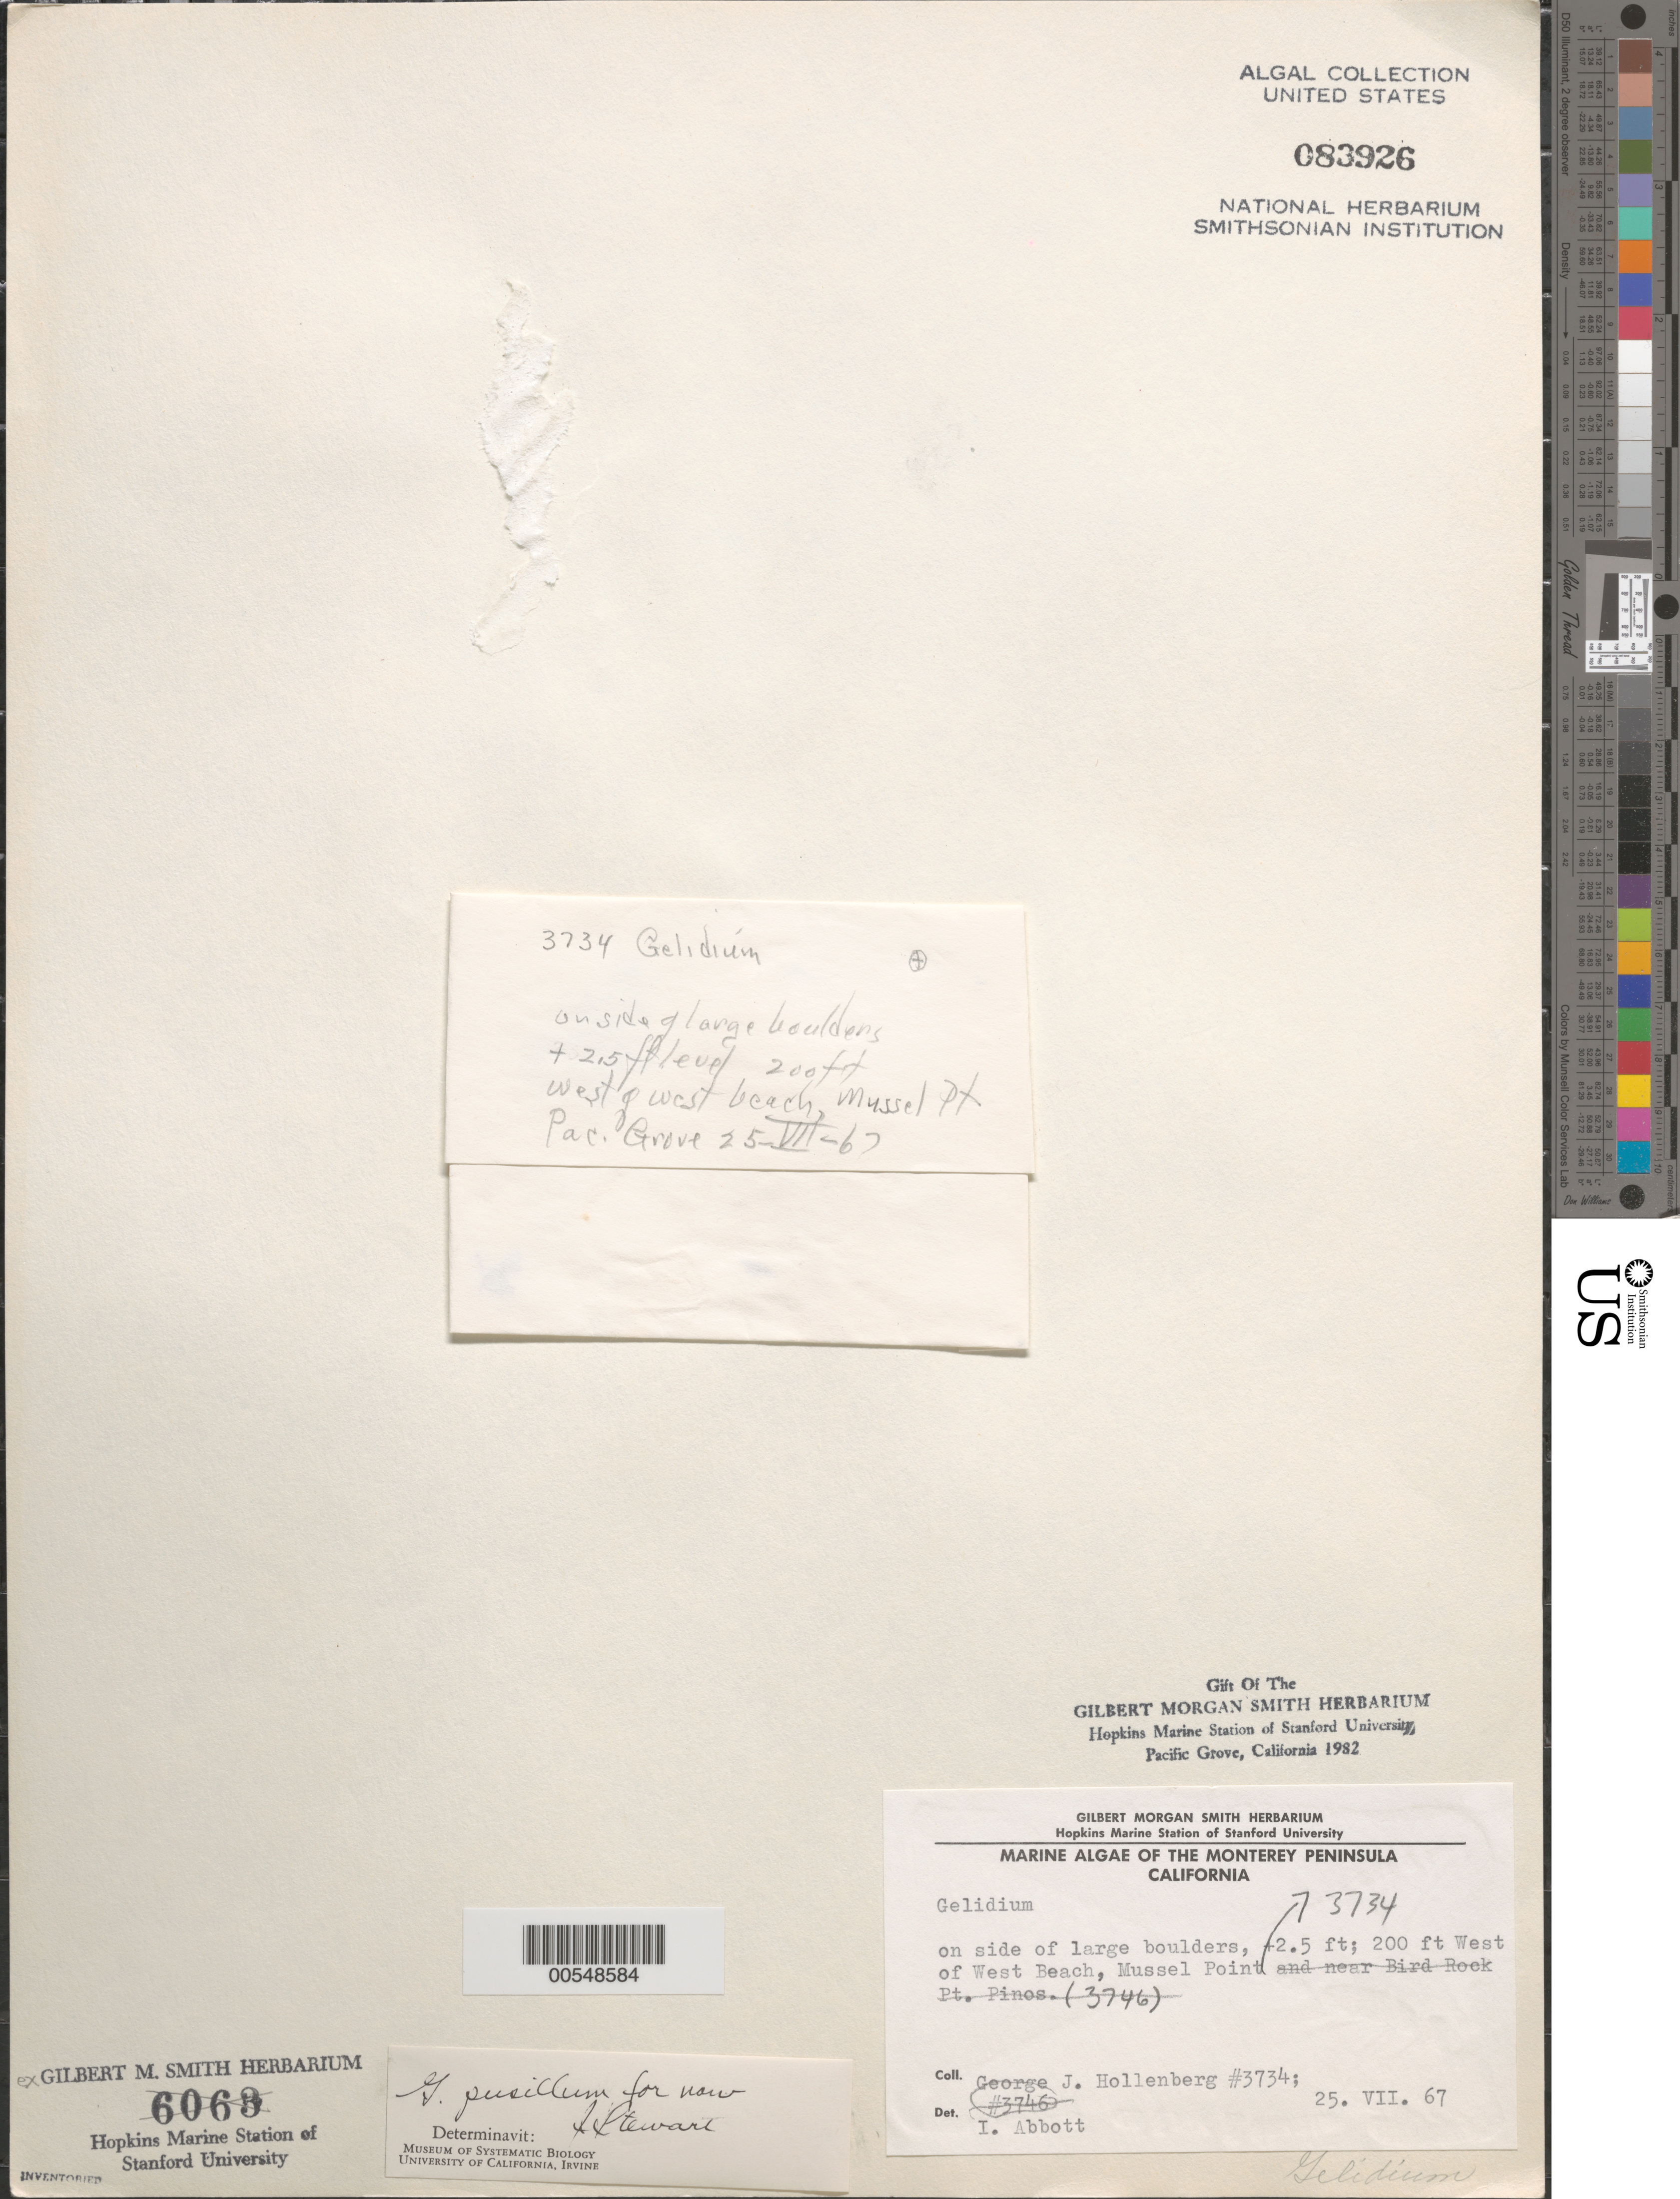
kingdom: Plantae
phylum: Rhodophyta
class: Florideophyceae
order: Gelidiales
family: Gelidiaceae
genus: Gelidium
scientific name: Gelidium pusillum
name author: (Stackh.) Le Jol.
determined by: Stewart, J.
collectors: G. Hollenberg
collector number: GJH 3734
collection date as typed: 25 Jul 1967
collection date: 1967-07-25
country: United States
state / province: California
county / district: Monterey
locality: Mussel Point, west of west beach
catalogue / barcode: US 83926